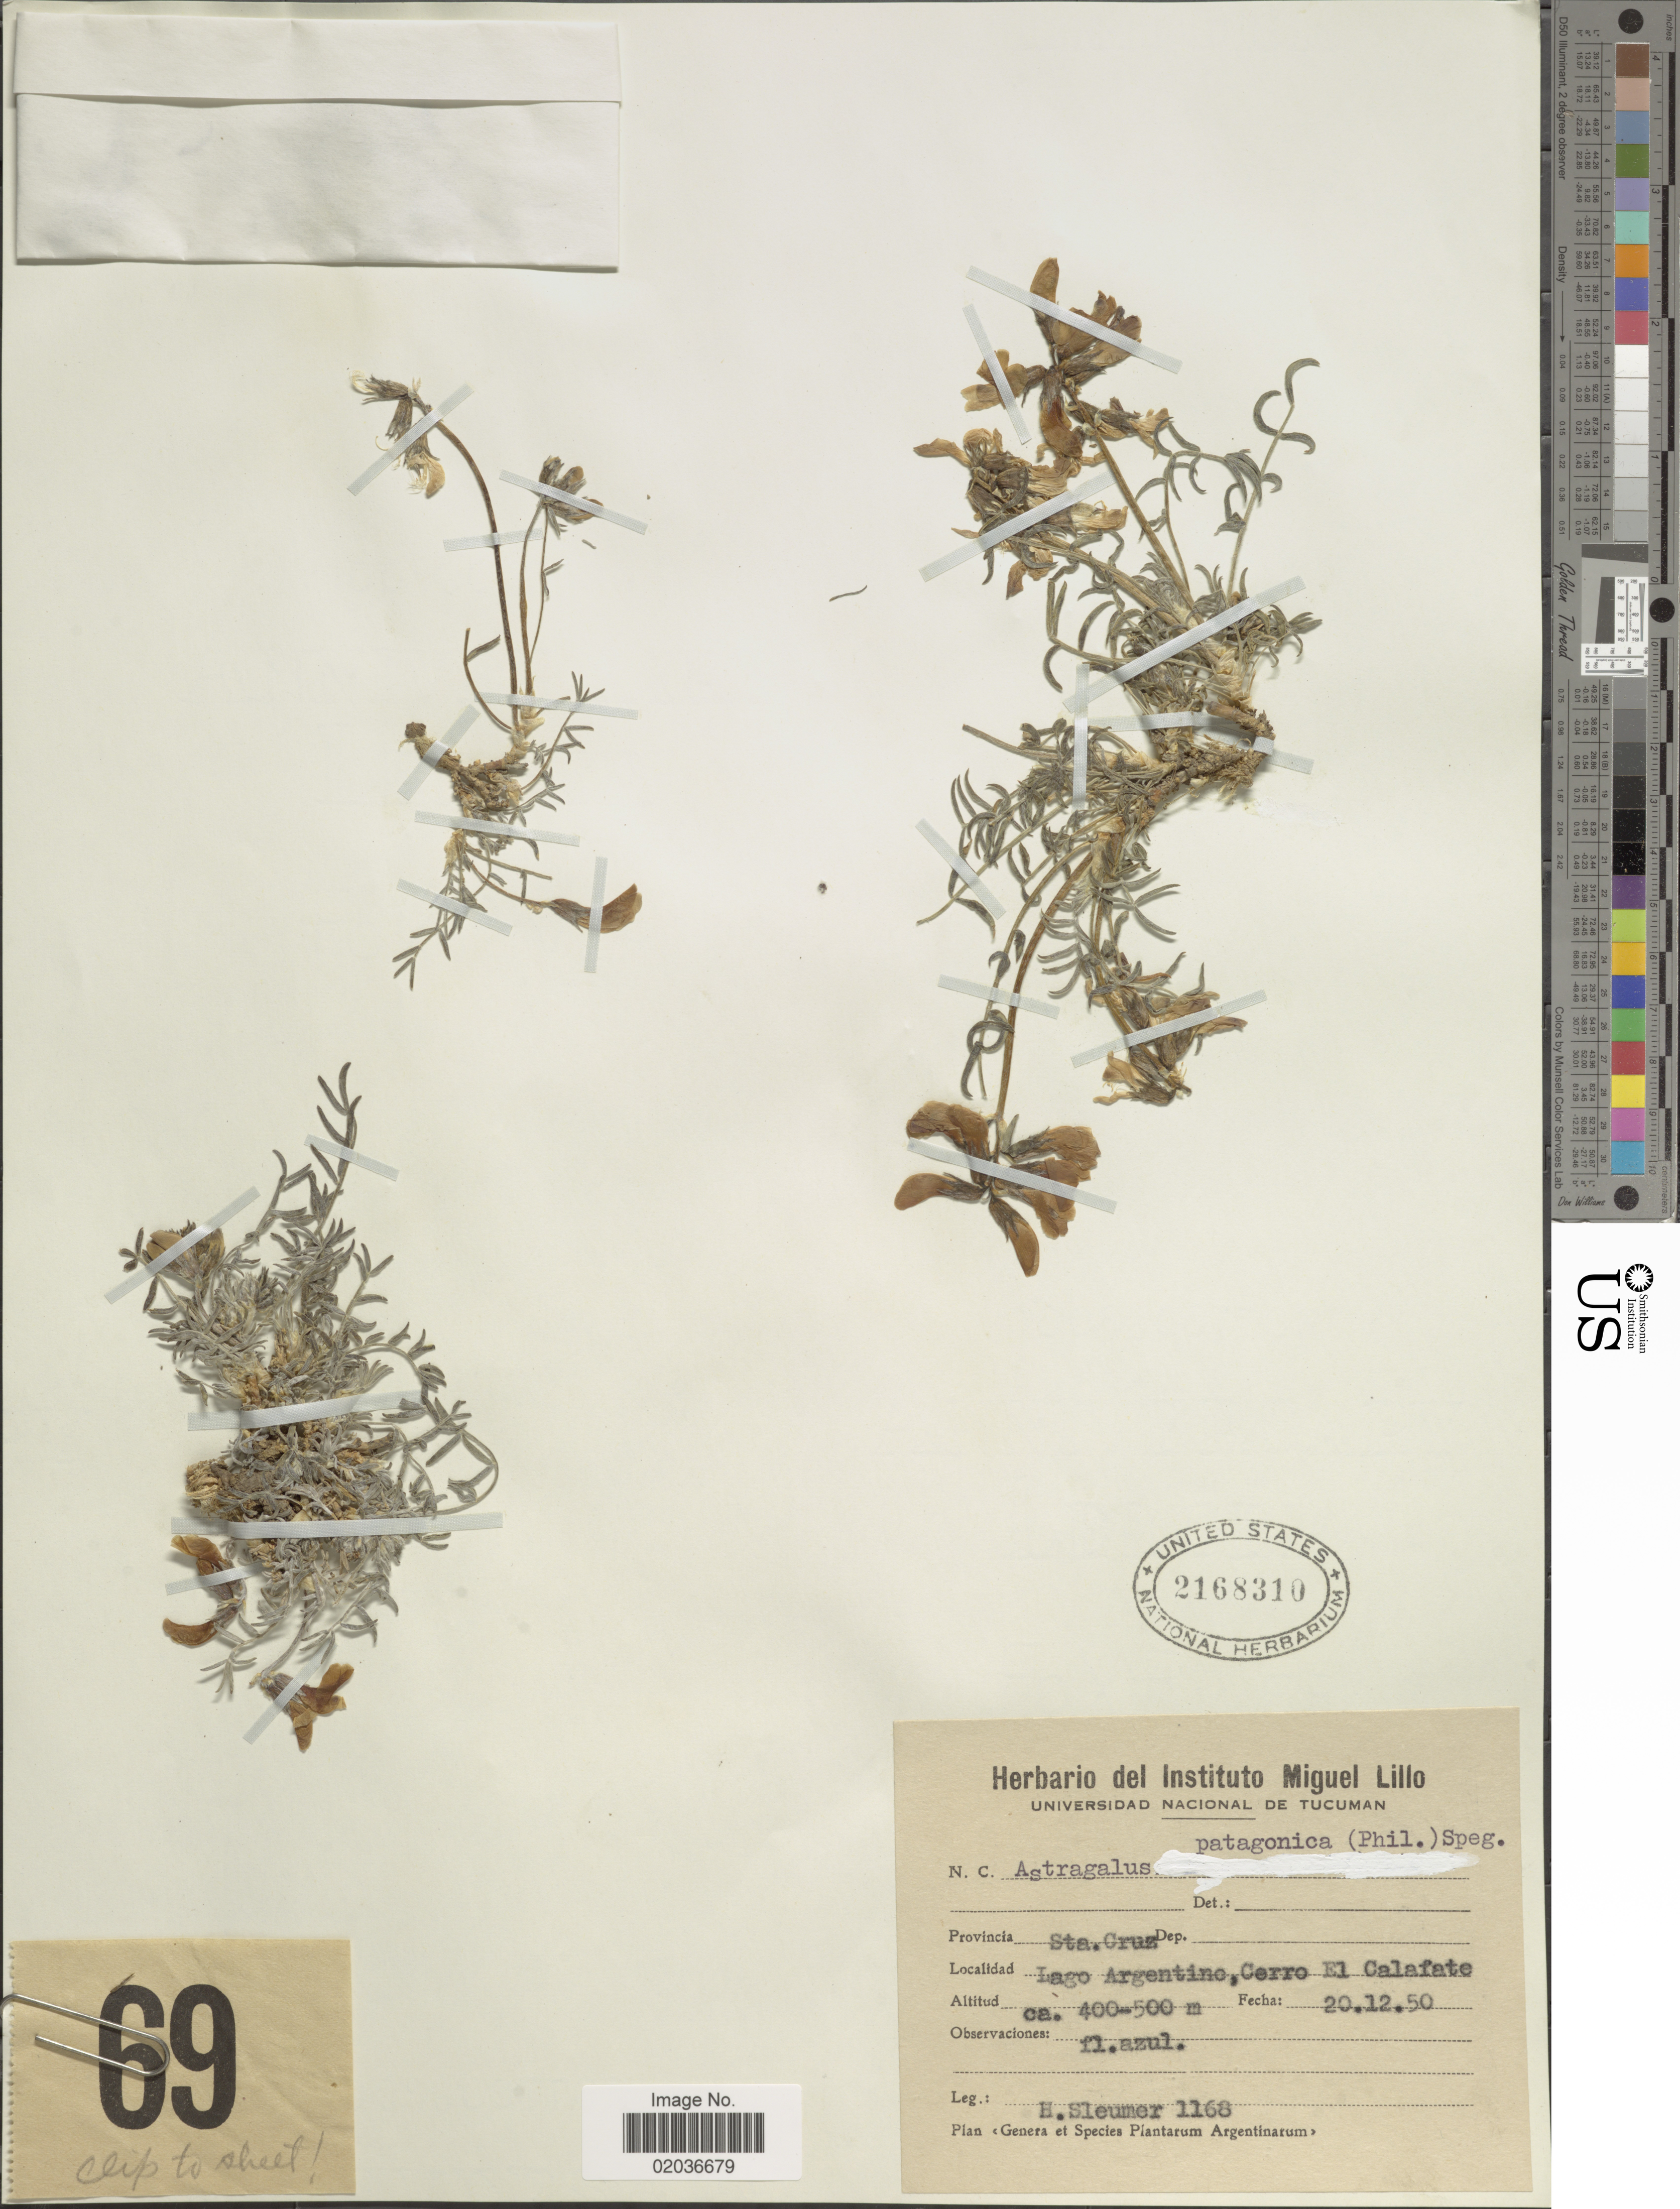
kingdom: Plantae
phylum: Tracheophyta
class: Magnoliopsida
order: Fabales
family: Fabaceae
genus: Astragalus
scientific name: Astragalus patagonicus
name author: (Phil.) Speg.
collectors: H. O. Sleumer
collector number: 1168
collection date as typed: Transcribed d/m/y: 20/12/50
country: Argentina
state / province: Santa Cruz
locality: Provincia Sta. Cruz. Lago Argentino, Cerro El Calafate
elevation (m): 400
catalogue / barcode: US 2168310